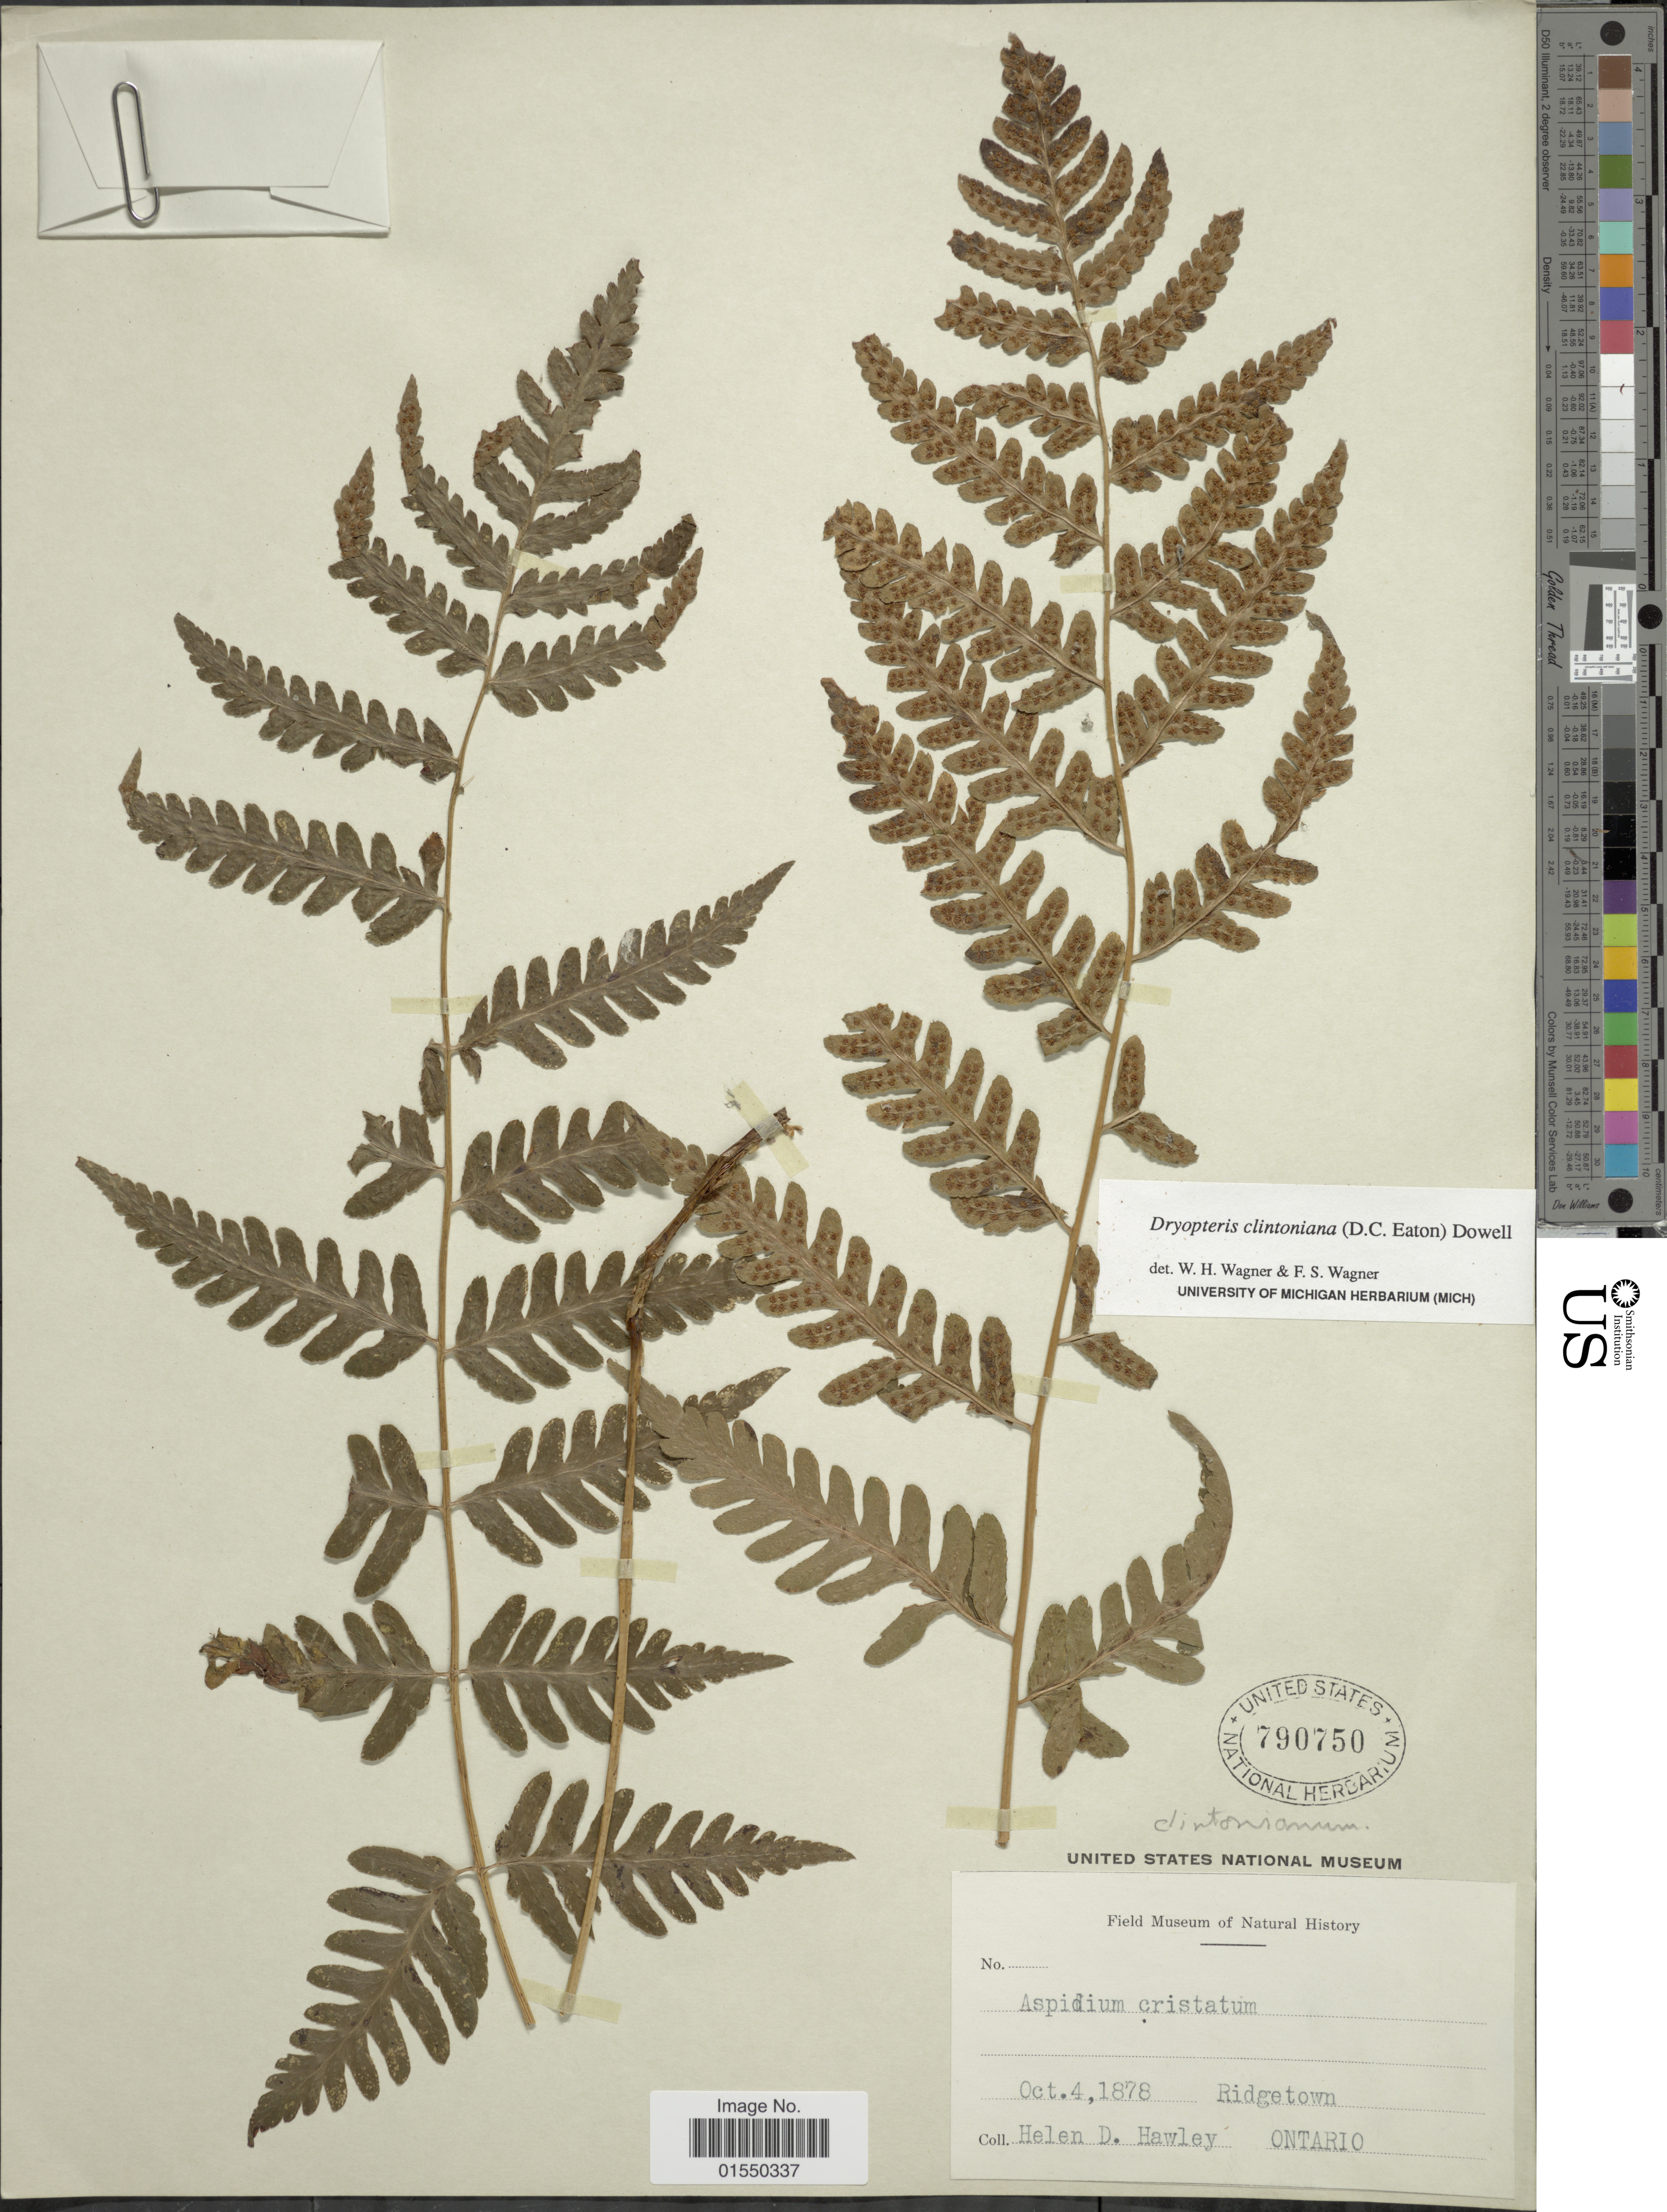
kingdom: Plantae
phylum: Tracheophyta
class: Polypodiopsida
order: Polypodiales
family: Dryopteridaceae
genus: Dryopteris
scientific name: Dryopteris clintoniana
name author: (D.C. Eaton) Dowell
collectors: H. Hawley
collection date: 1879-10-04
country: Canada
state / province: Ontario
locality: Ridgetown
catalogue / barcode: US 790750